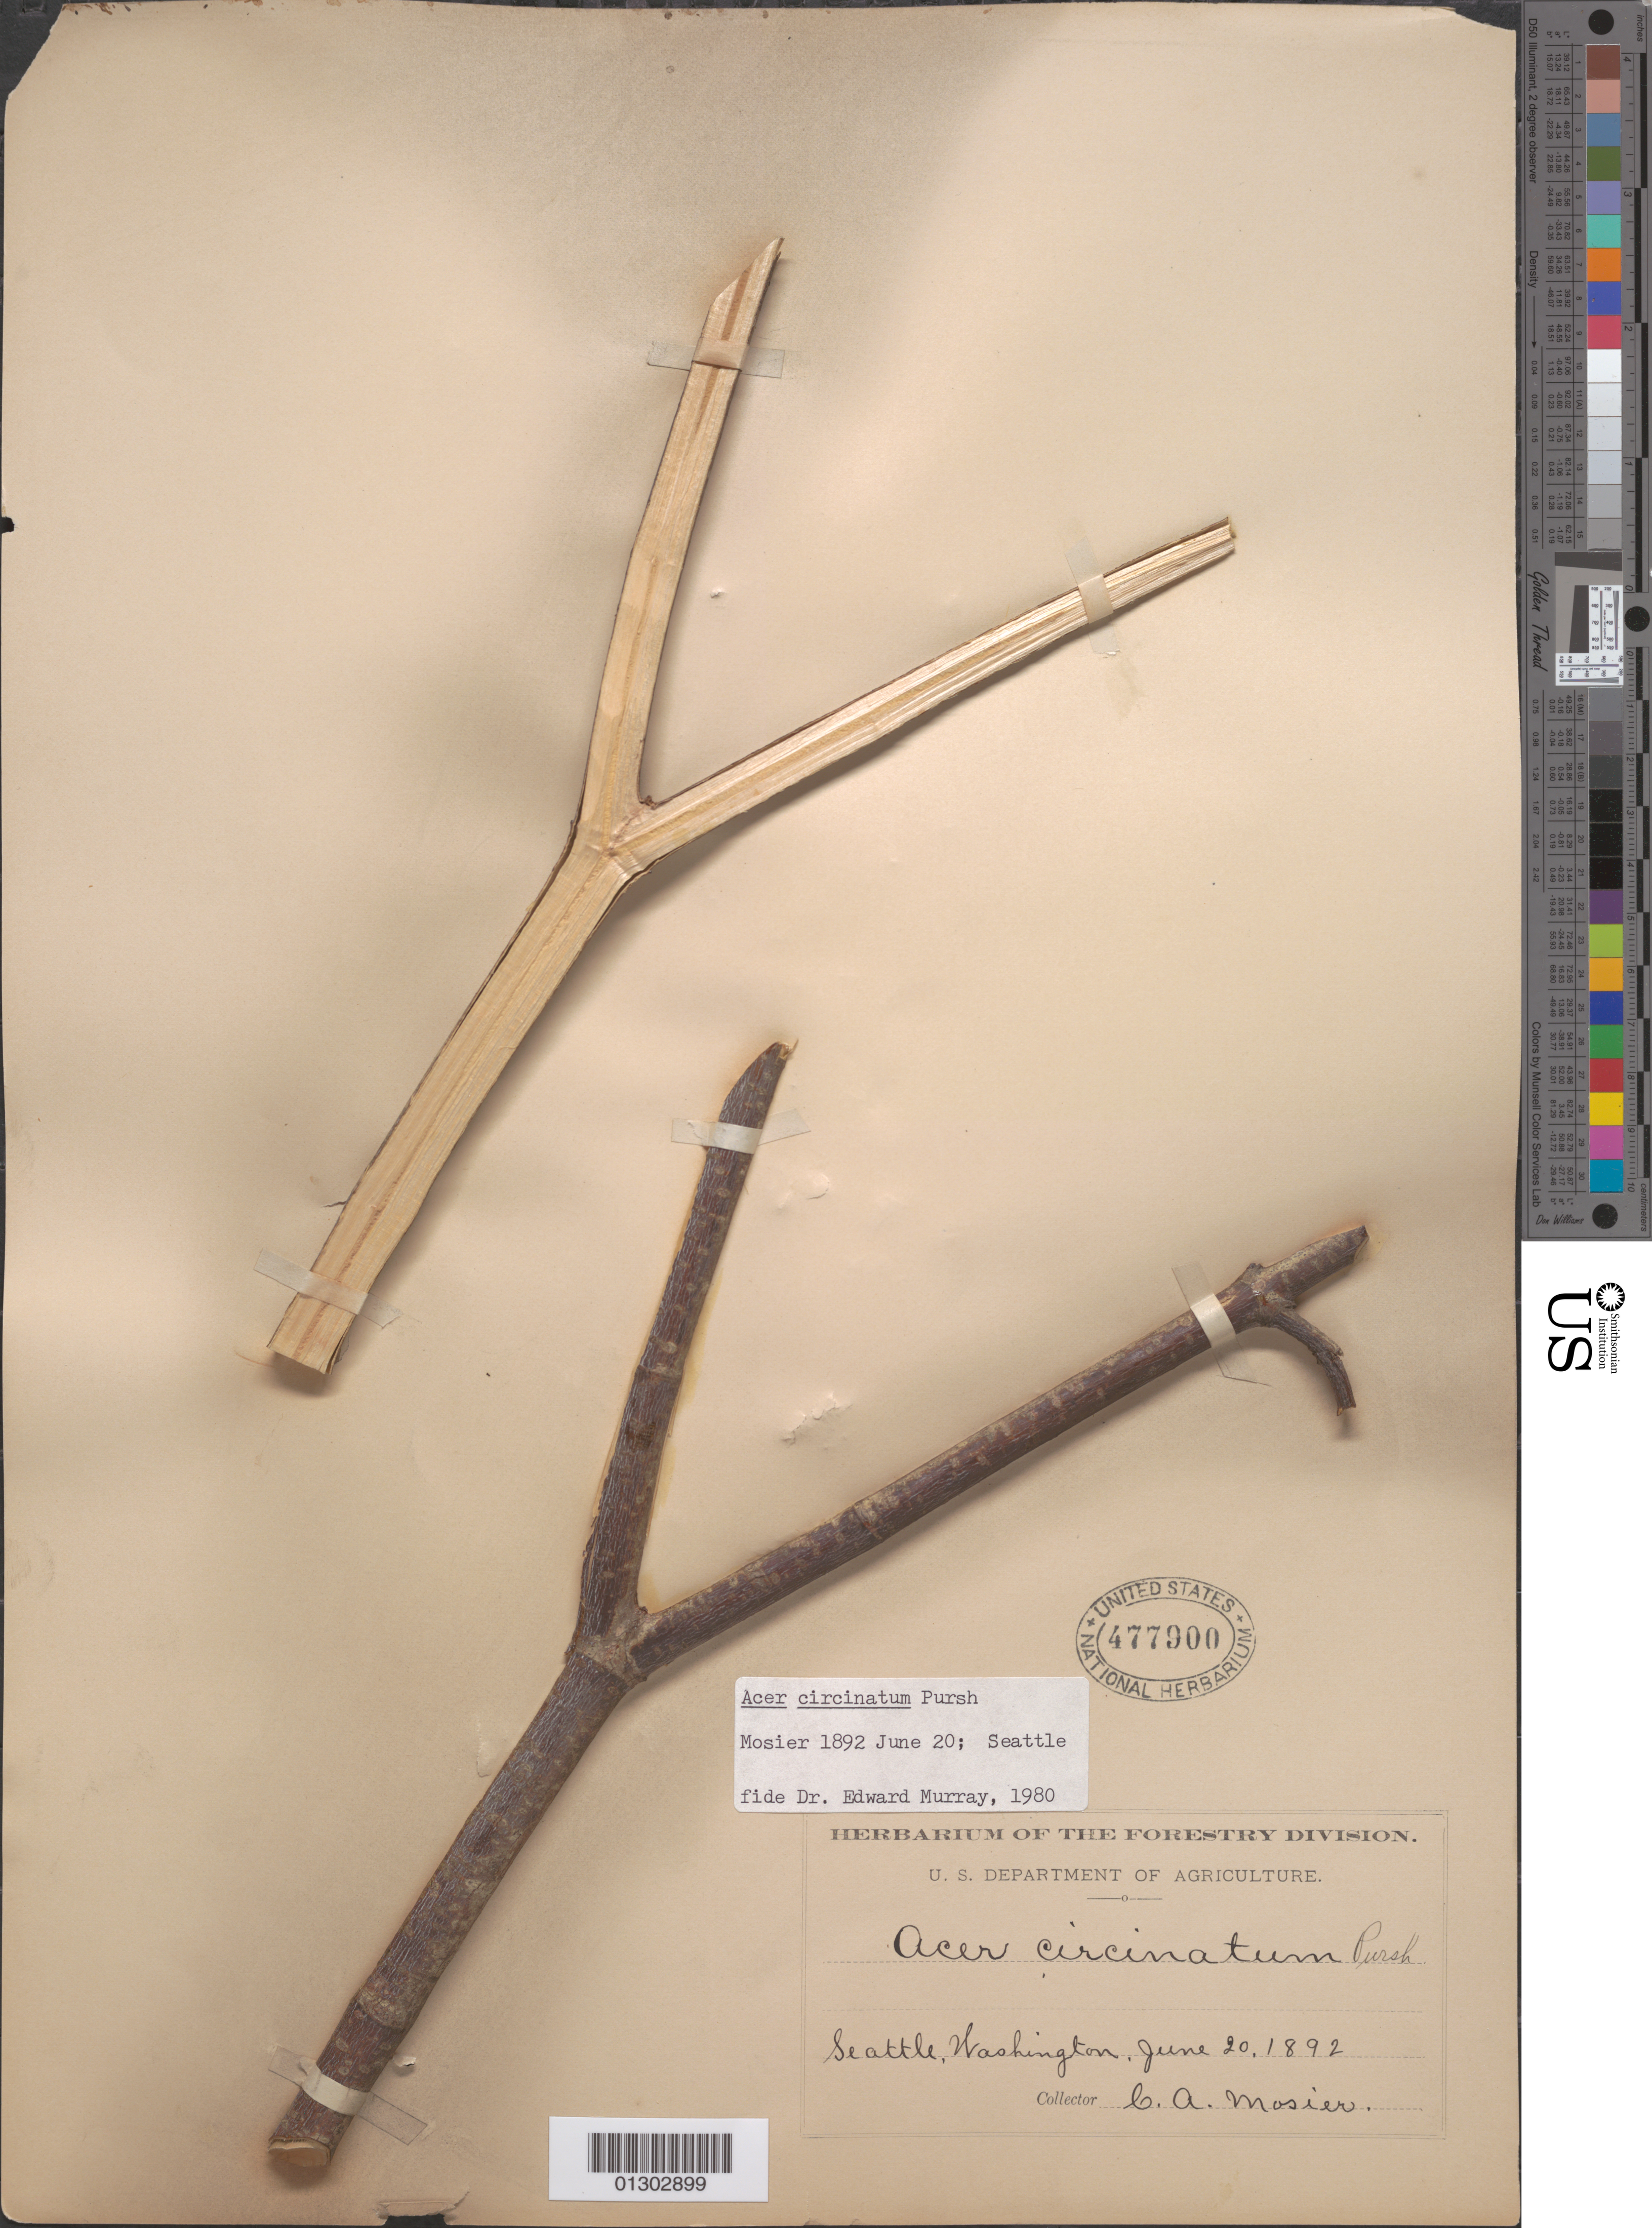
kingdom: Plantae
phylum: Tracheophyta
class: Magnoliopsida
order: Sapindales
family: Sapindaceae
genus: Acer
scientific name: Acer circinatum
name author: Pursh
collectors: C. A. Mosier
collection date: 1892-06-20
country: United States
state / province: Washington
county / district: King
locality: Seattle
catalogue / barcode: US 477900